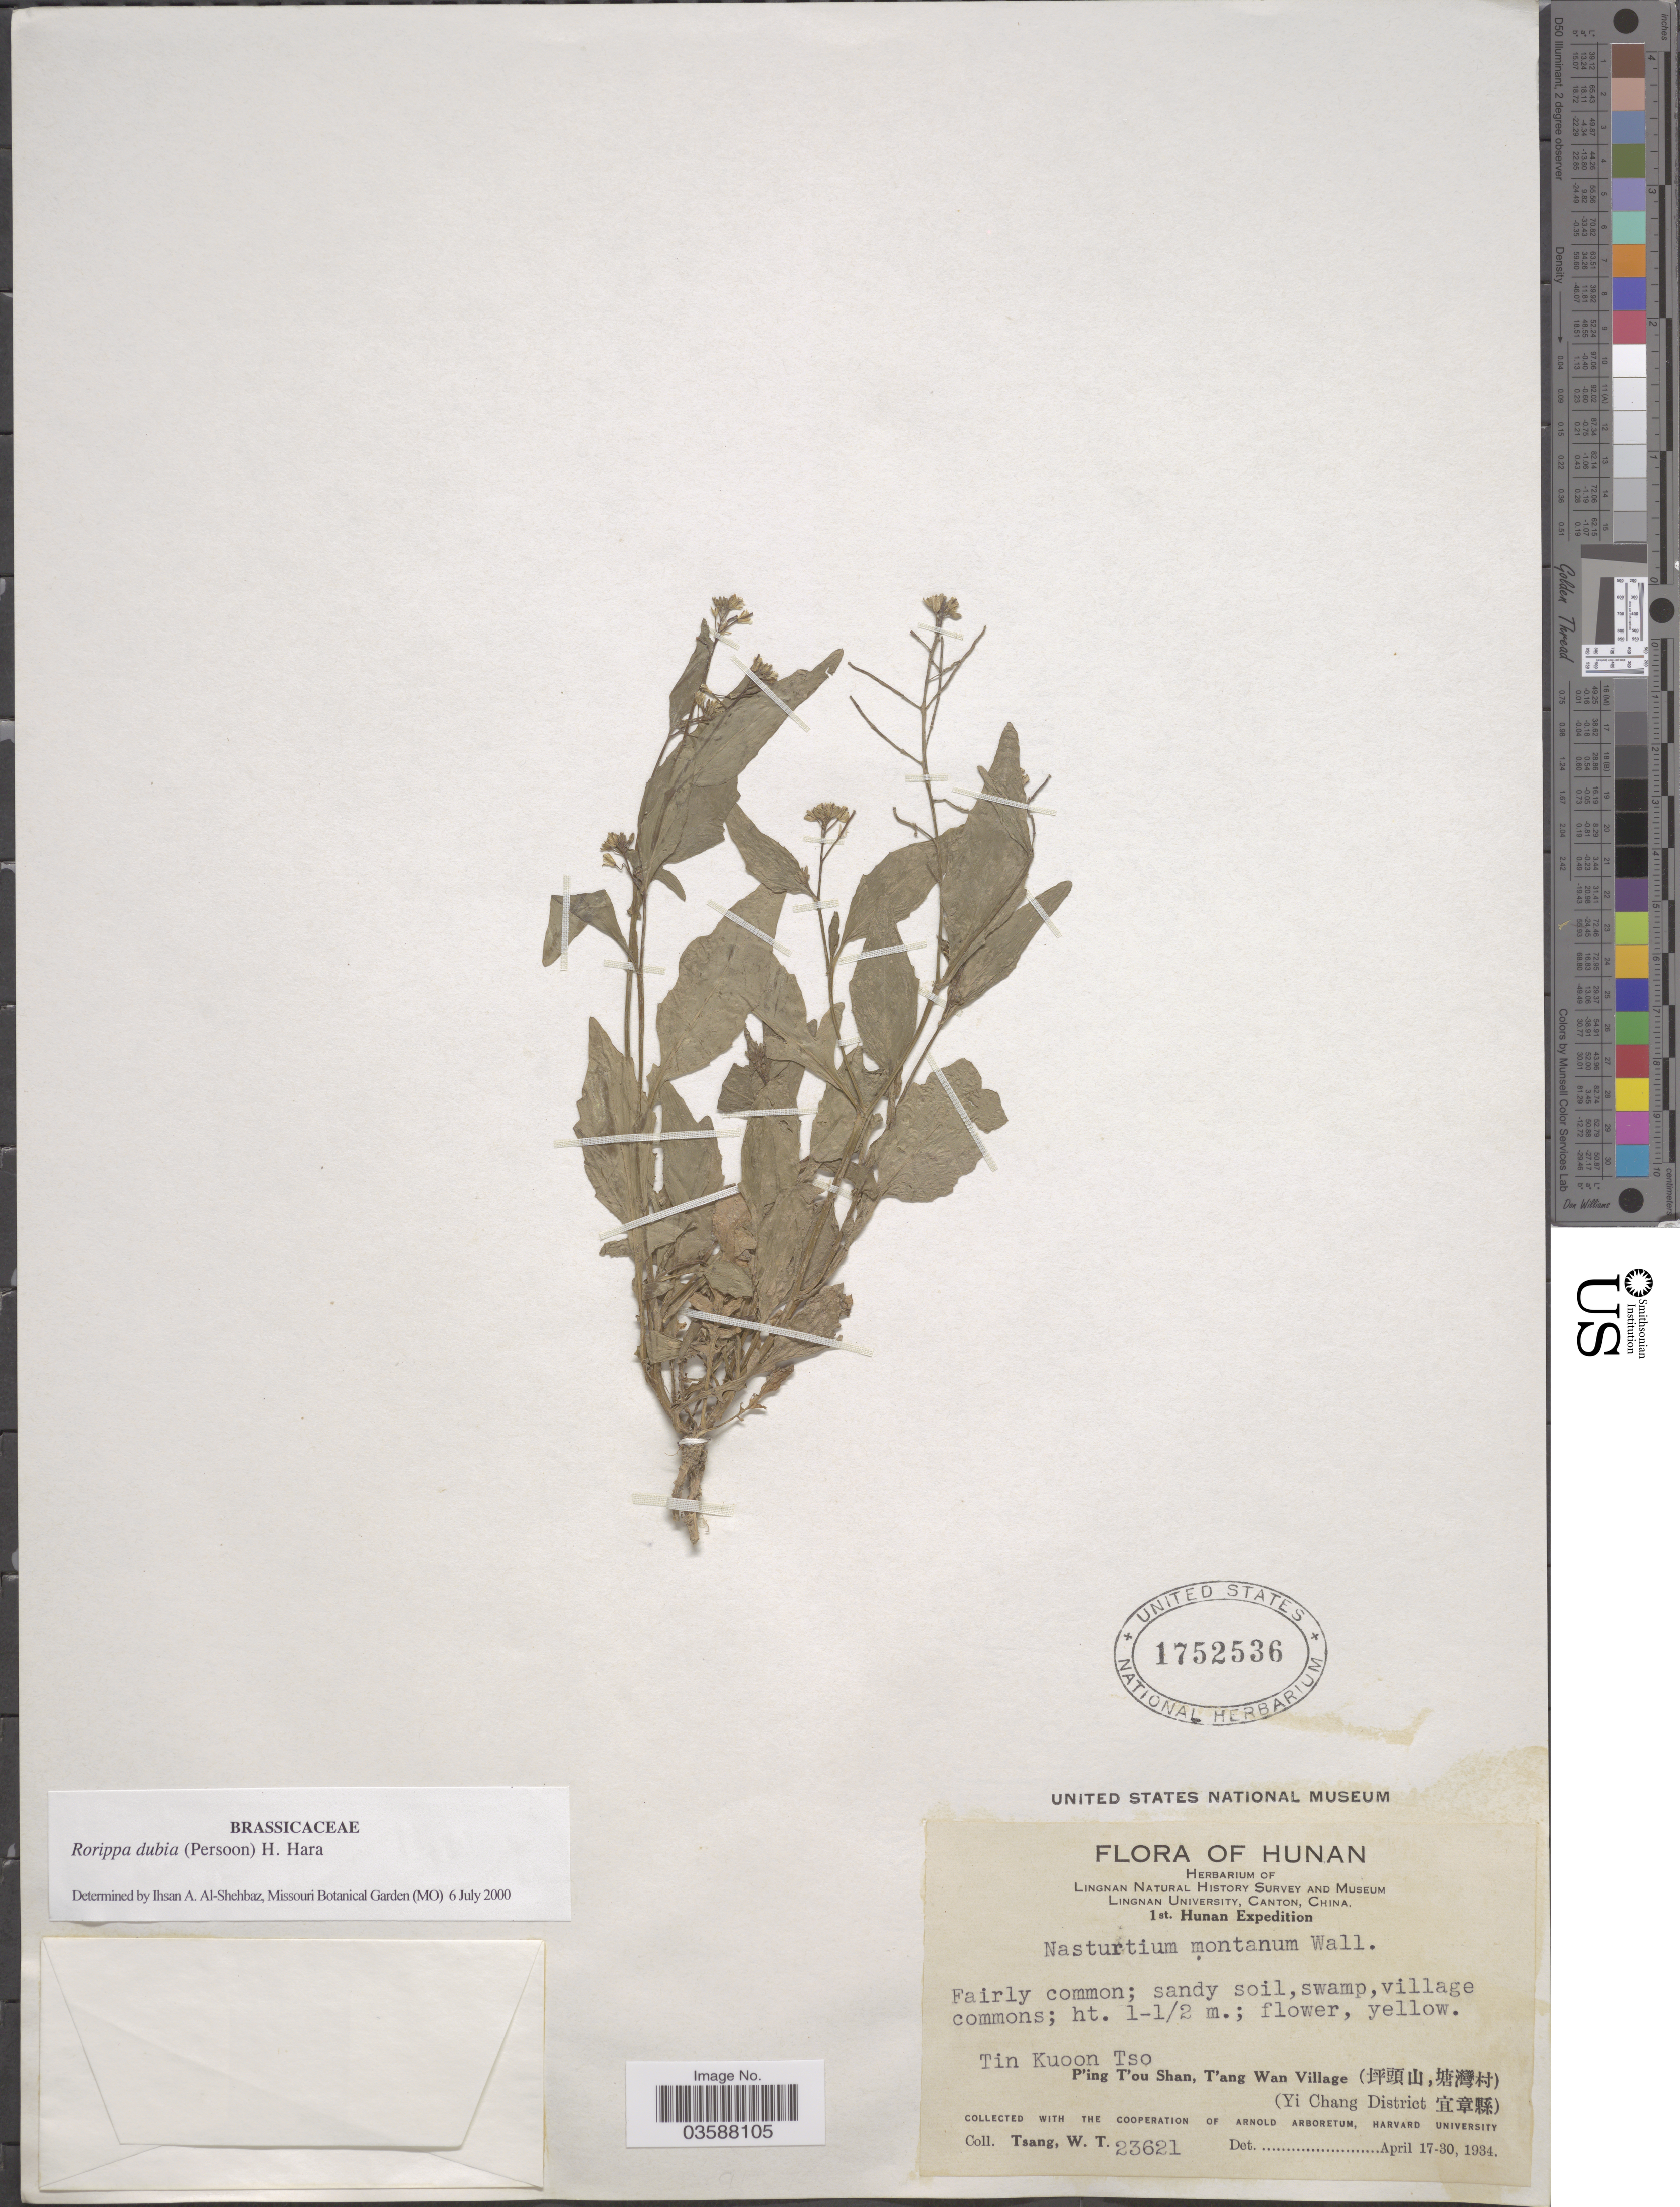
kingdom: Plantae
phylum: Tracheophyta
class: Magnoliopsida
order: Brassicales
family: Brassicaceae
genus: Rorippa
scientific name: Rorippa dubia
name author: (Pers.) H. Hara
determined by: Al-Shehbaz, I. A., (MO), Missouri Botanical Garden (UNITED STATES)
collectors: W. T. Tsang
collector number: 23621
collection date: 1934-04-17/1934-04-30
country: China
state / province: Hunan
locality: Tin Kuoon Tso. P'ing T'ou Shan, T'ang Wan Village (X) (Yi Chang District X).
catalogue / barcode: US 1752536